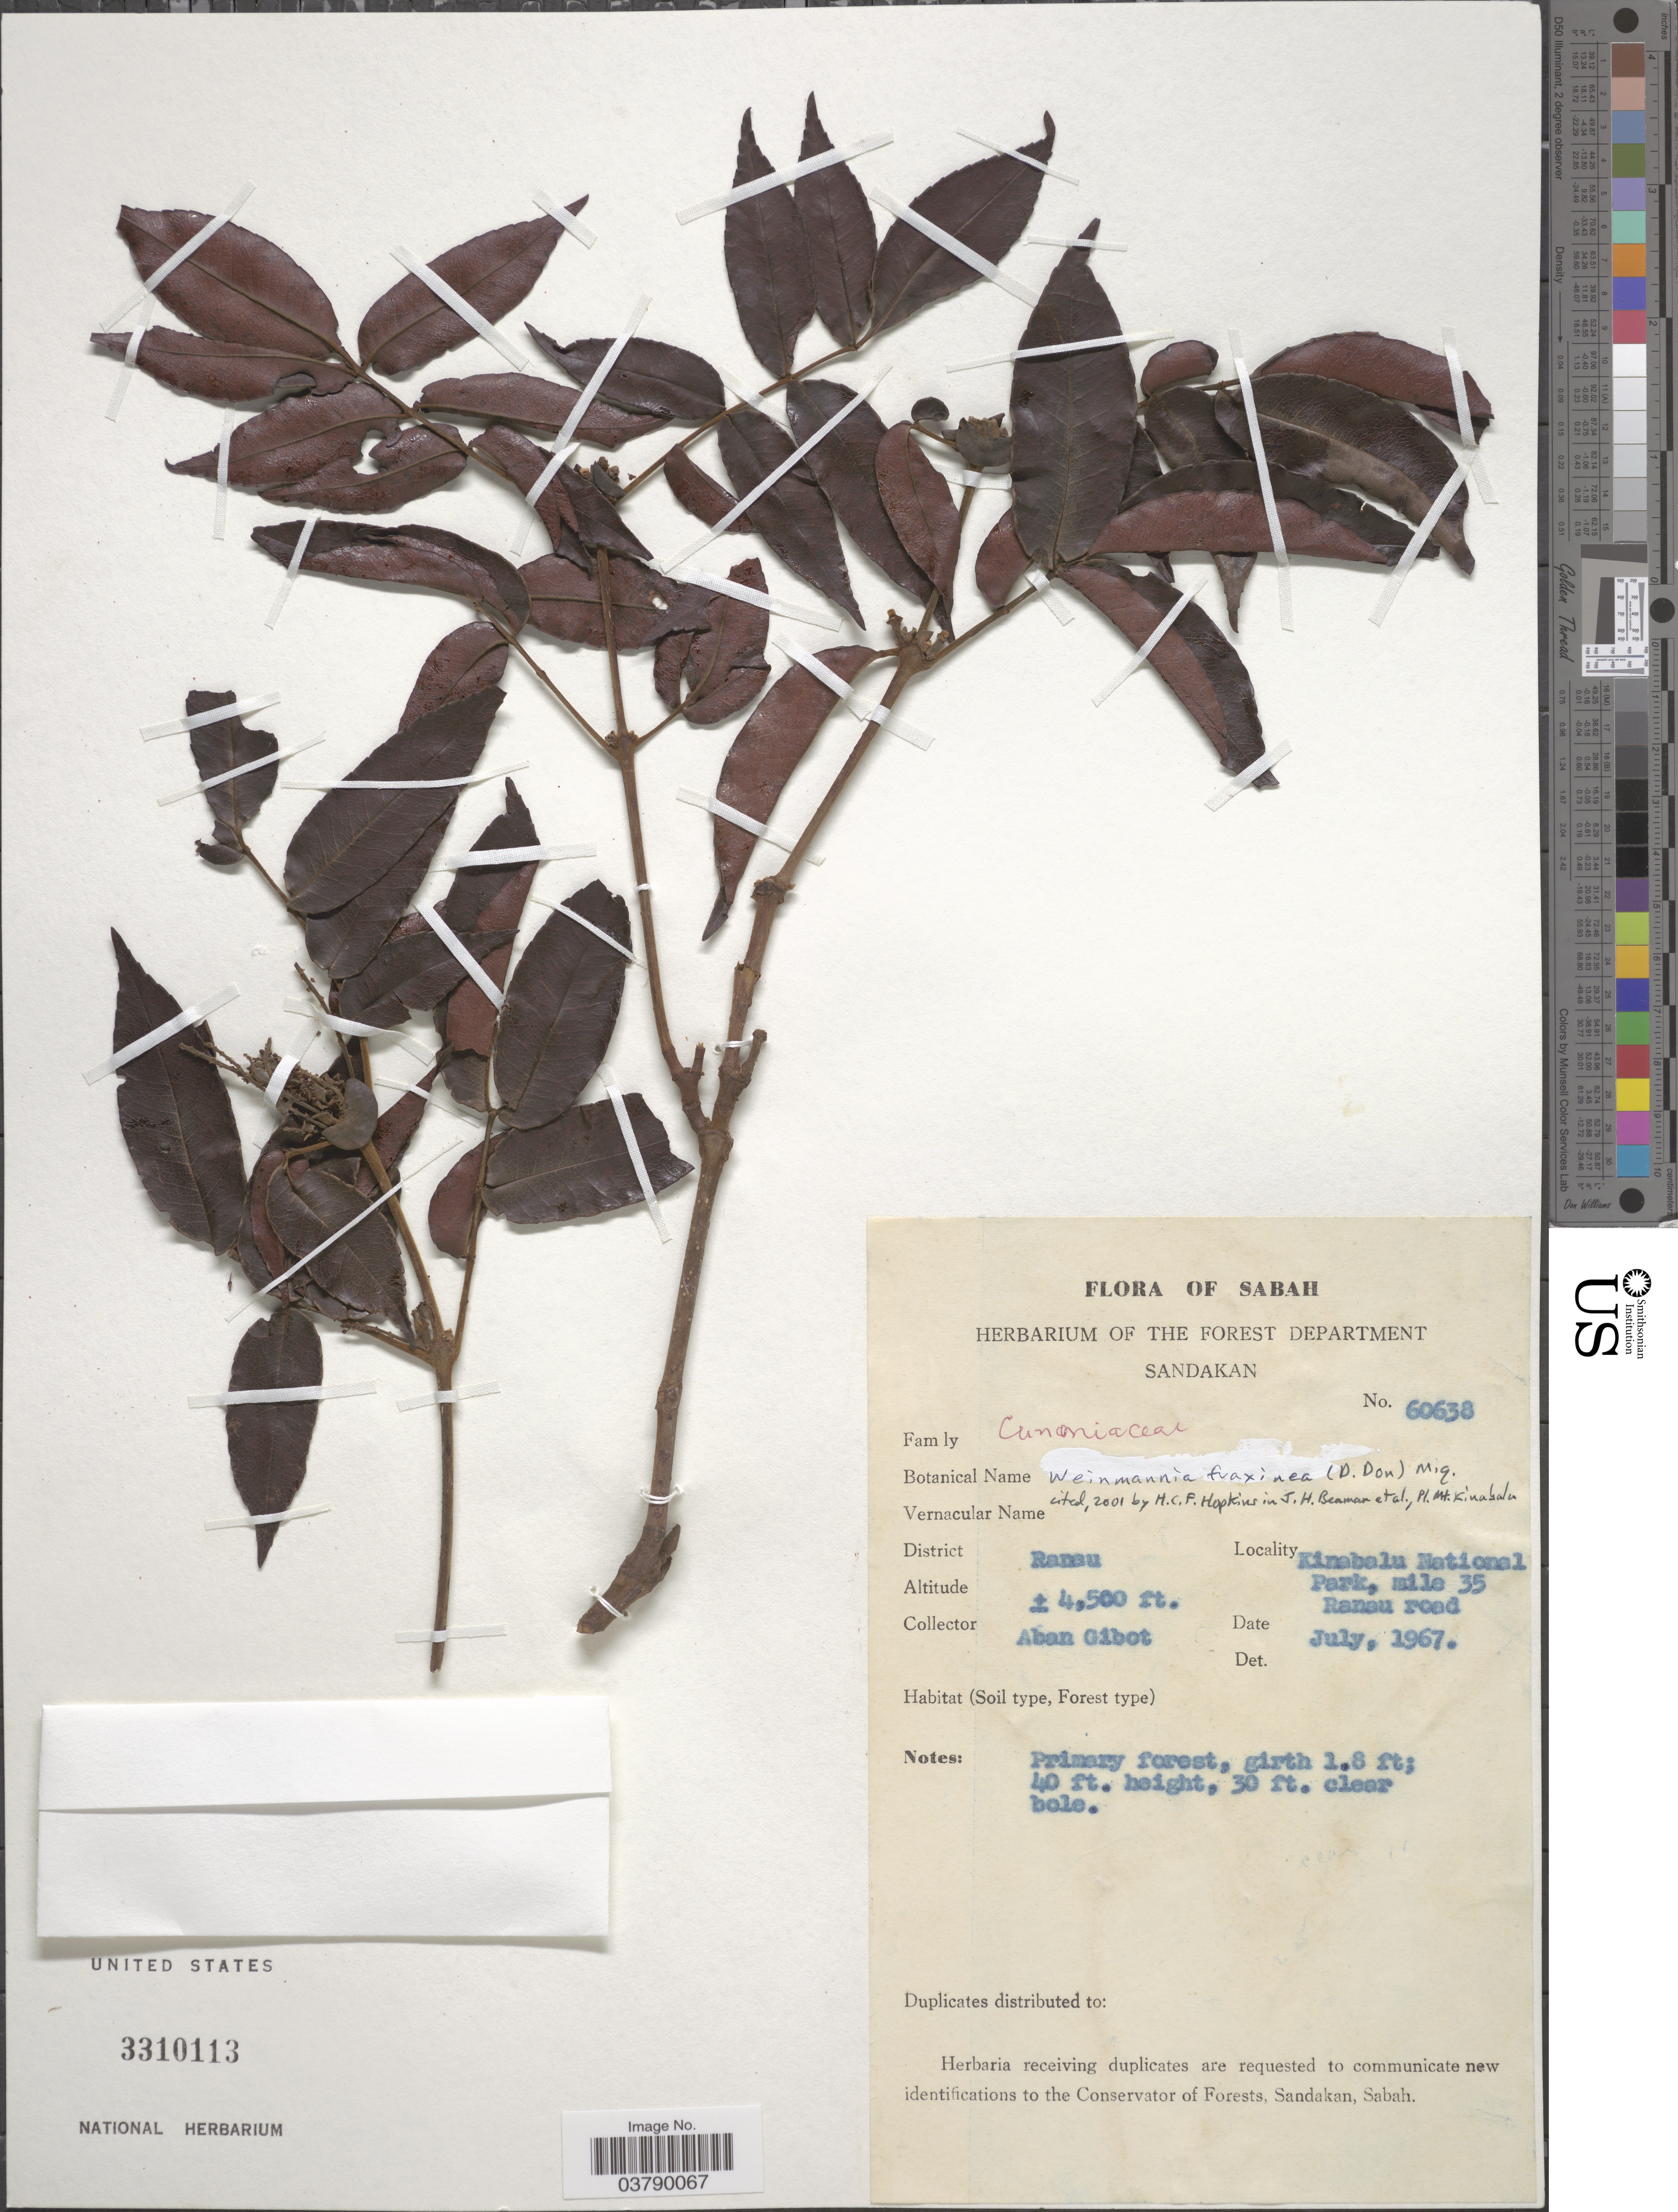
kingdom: Plantae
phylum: Tracheophyta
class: Magnoliopsida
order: Oxalidales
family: Cunoniaceae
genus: Pterophylla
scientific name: Pterophylla fraxinea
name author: D. Don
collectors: A. Gibot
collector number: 60638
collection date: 1967-07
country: Malaysia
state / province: Sabah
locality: District Ranau. Kinabalu National Park, mile 35 Ranau road.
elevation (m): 1372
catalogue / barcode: US 3310113